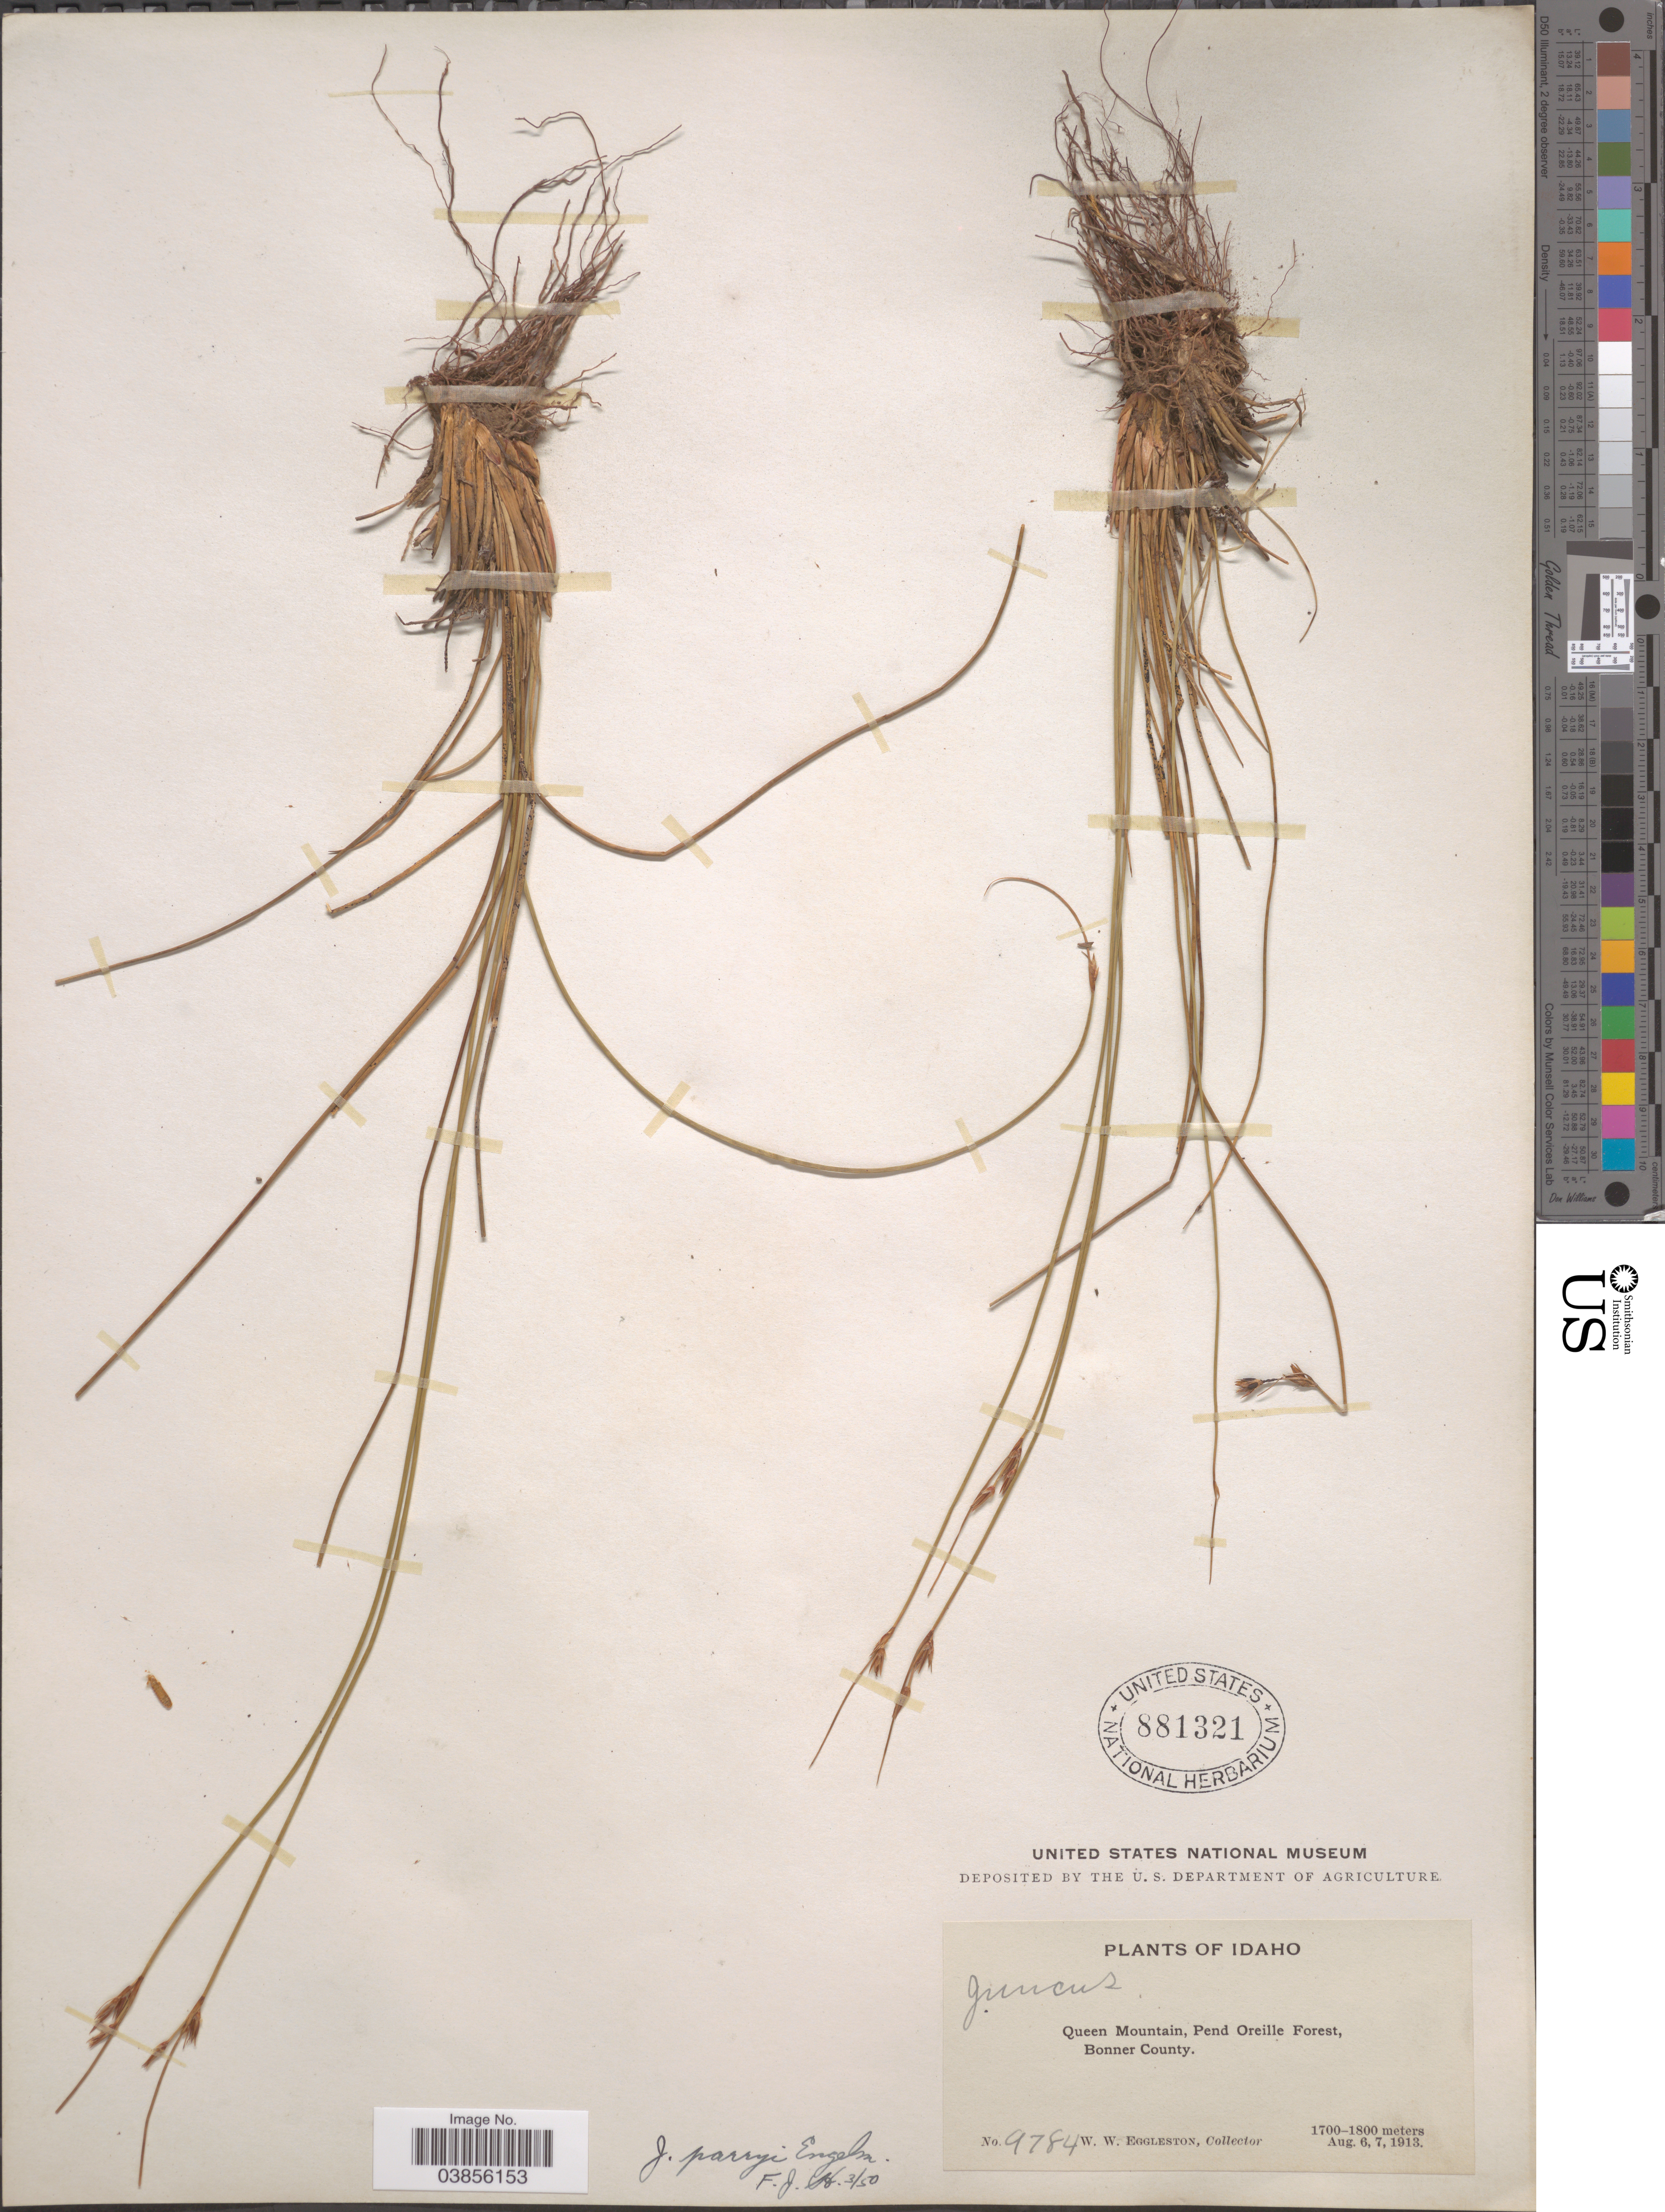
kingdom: Plantae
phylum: Tracheophyta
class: Liliopsida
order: Poales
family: Juncaceae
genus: Juncus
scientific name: Juncus parryi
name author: Engelm.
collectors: W. W. Eggleston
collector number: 9784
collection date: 1913-08-06/1913-08-07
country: United States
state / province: Idaho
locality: Queen Mountain, Pend Oreille Forest, Bonner County.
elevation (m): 1700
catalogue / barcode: US 881321